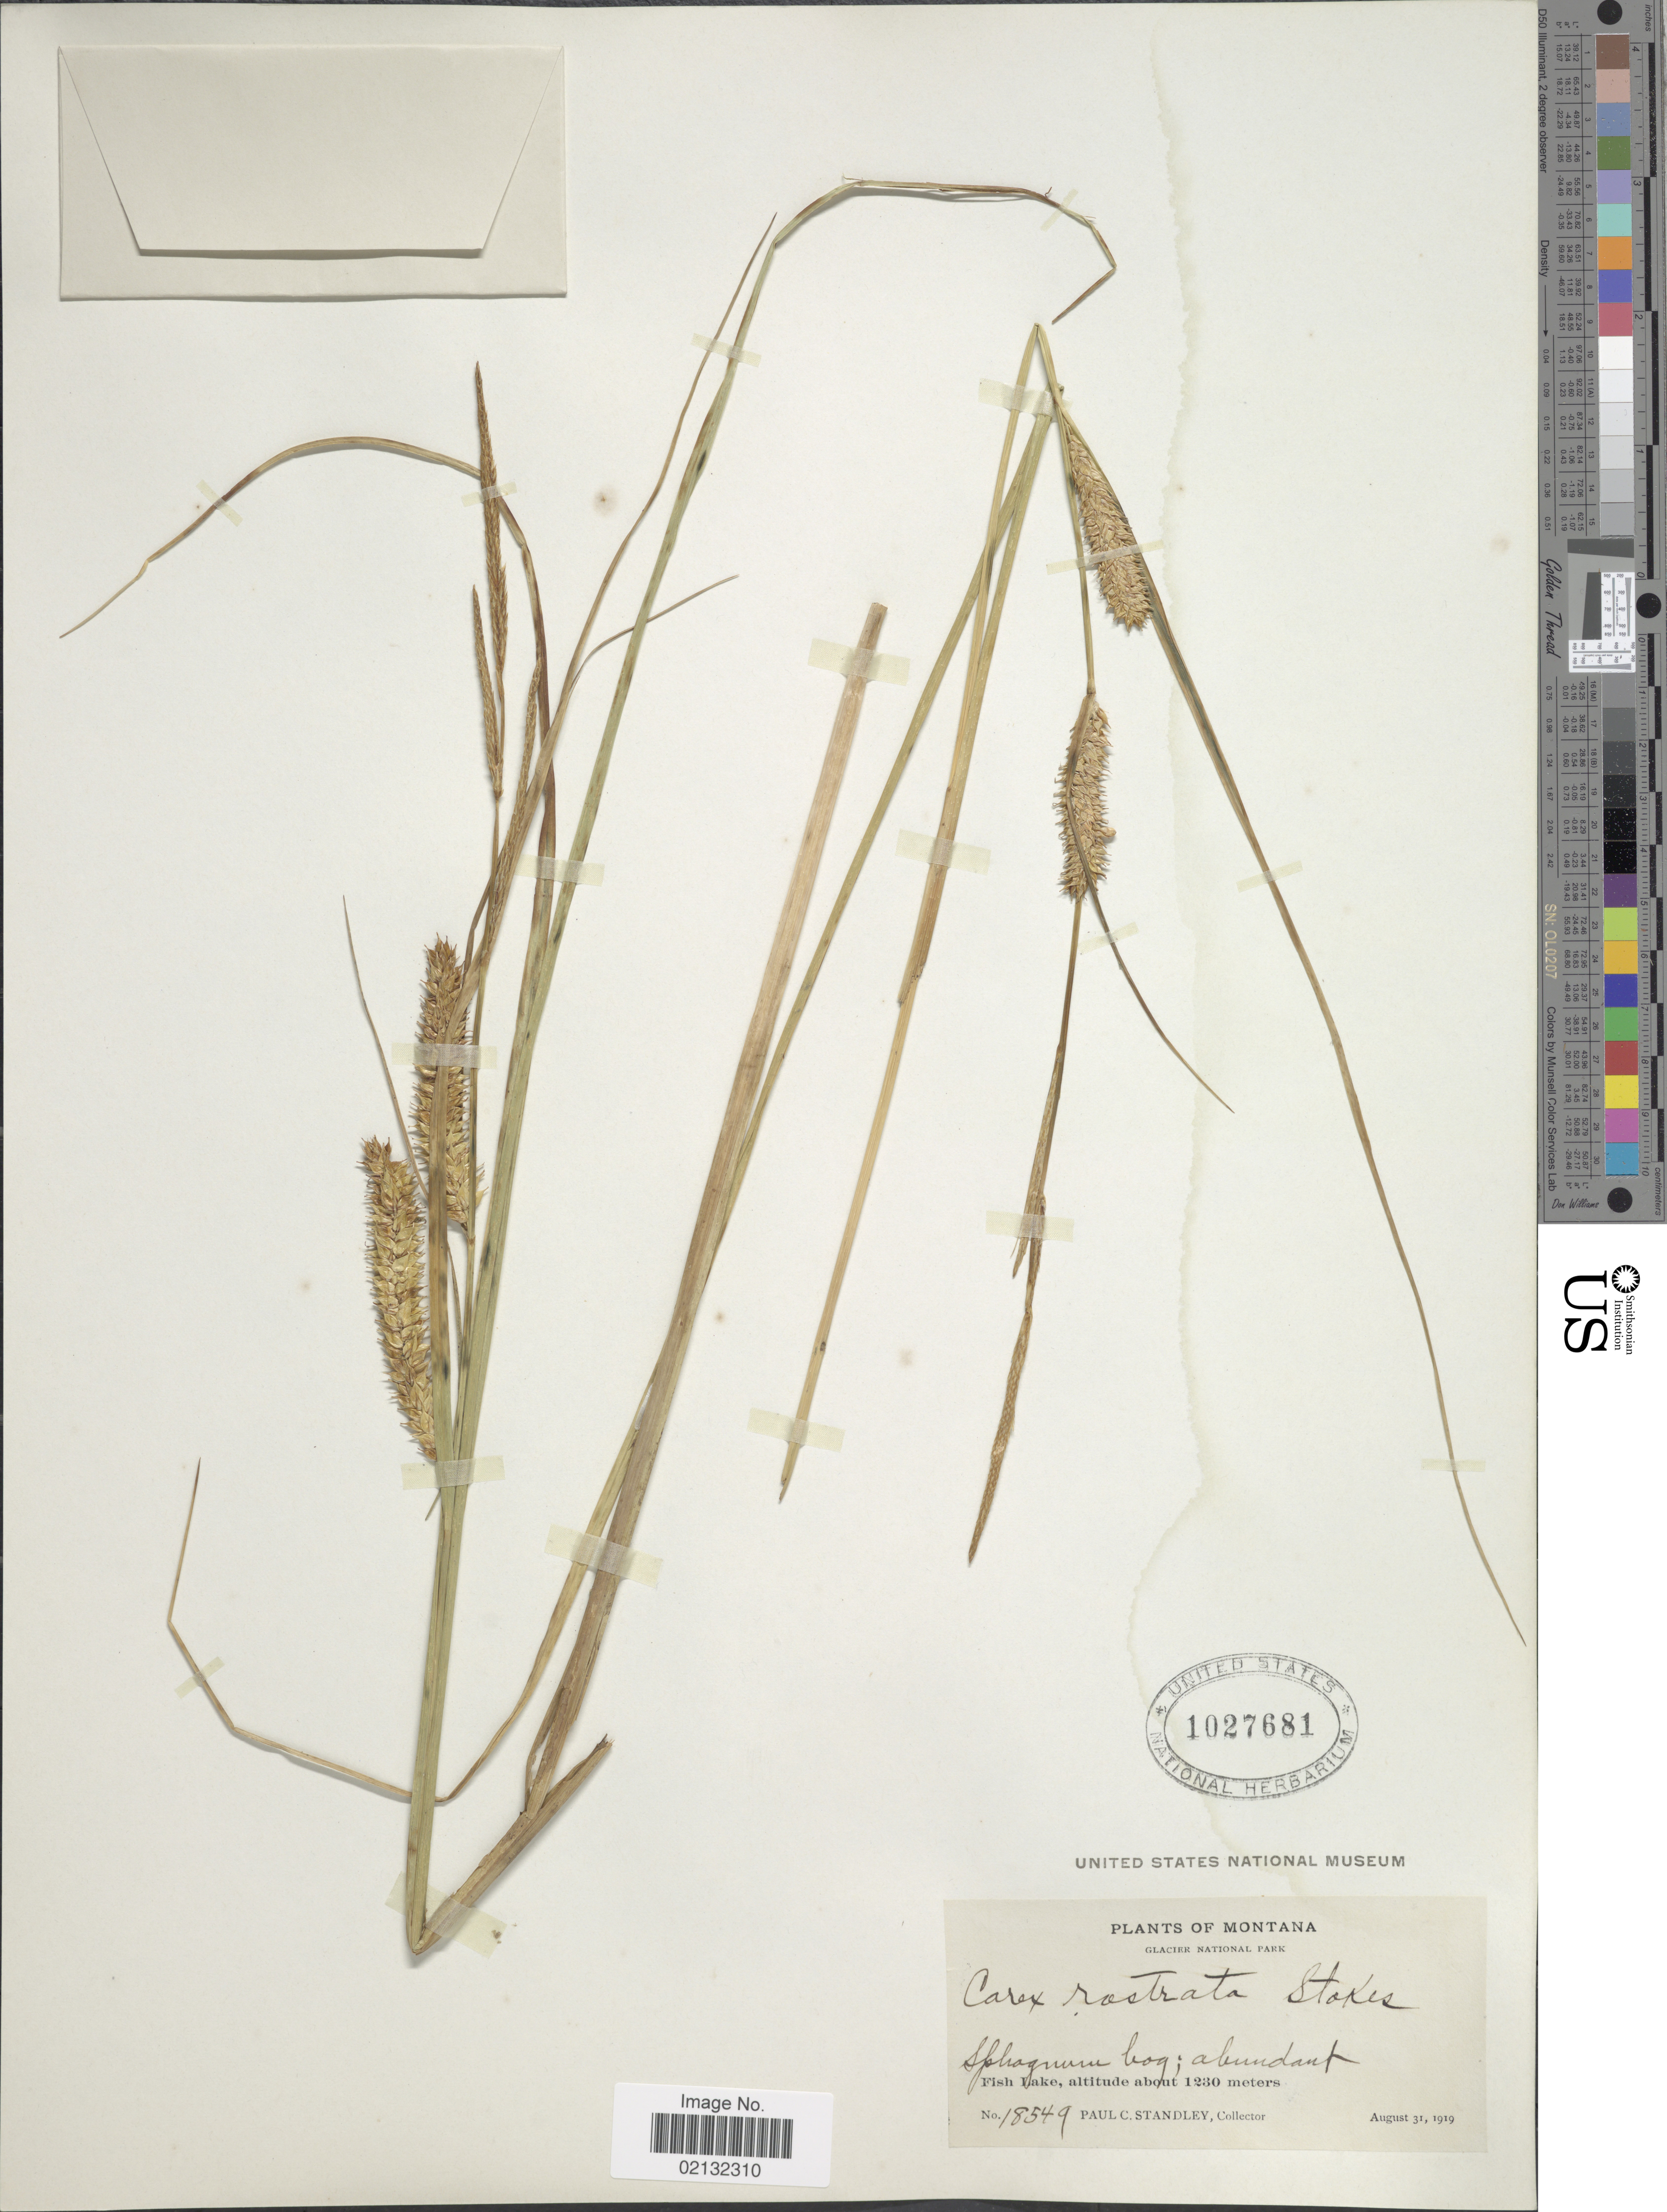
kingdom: Plantae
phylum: Tracheophyta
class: Liliopsida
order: Poales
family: Cyperaceae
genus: Carex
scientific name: Carex rostrata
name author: Stokes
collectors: P. C. Standley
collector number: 18549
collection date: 1919-08-31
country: United States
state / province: Montana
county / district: Flathead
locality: Glacier National Park, Fish Lake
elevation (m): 1230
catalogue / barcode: US 1027681